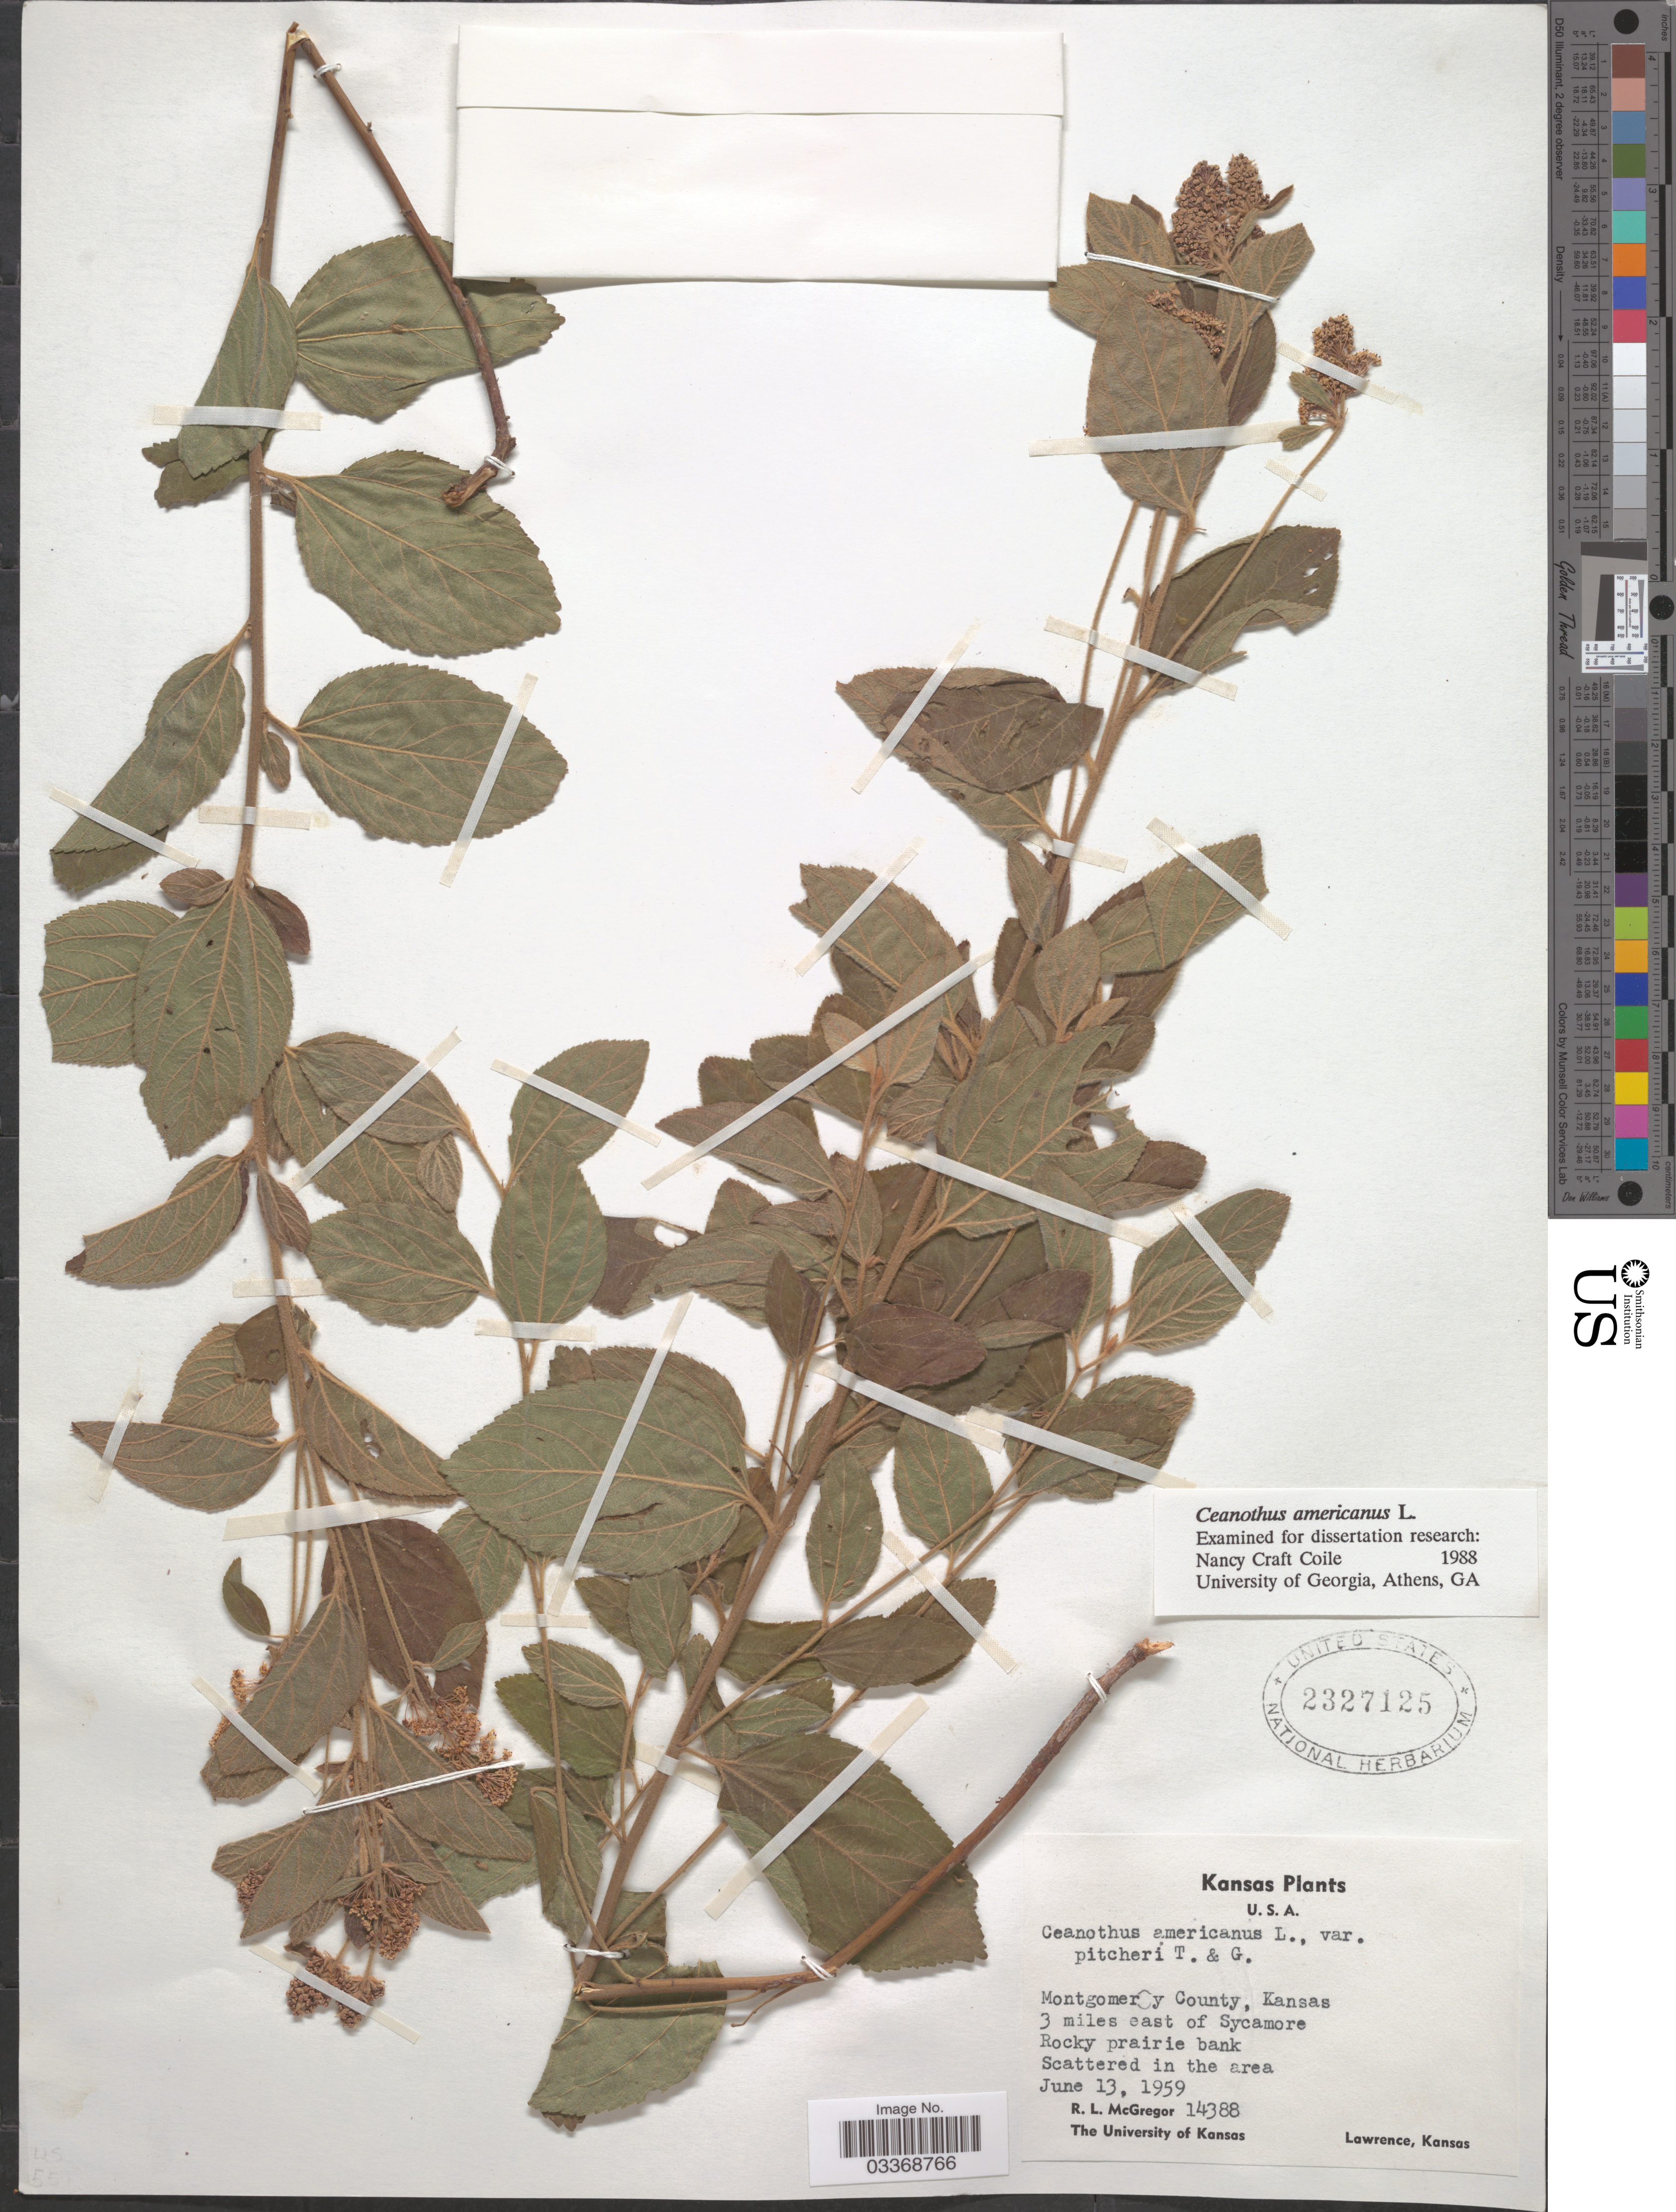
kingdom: Plantae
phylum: Tracheophyta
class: Magnoliopsida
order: Rosales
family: Rhamnaceae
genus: Ceanothus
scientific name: Ceanothus americanus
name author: L.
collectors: R. McGregor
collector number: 14388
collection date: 1959-06-13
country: United States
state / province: Kansas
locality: Montgomery County, 3 miles east of Sycamore.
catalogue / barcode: US 2327125